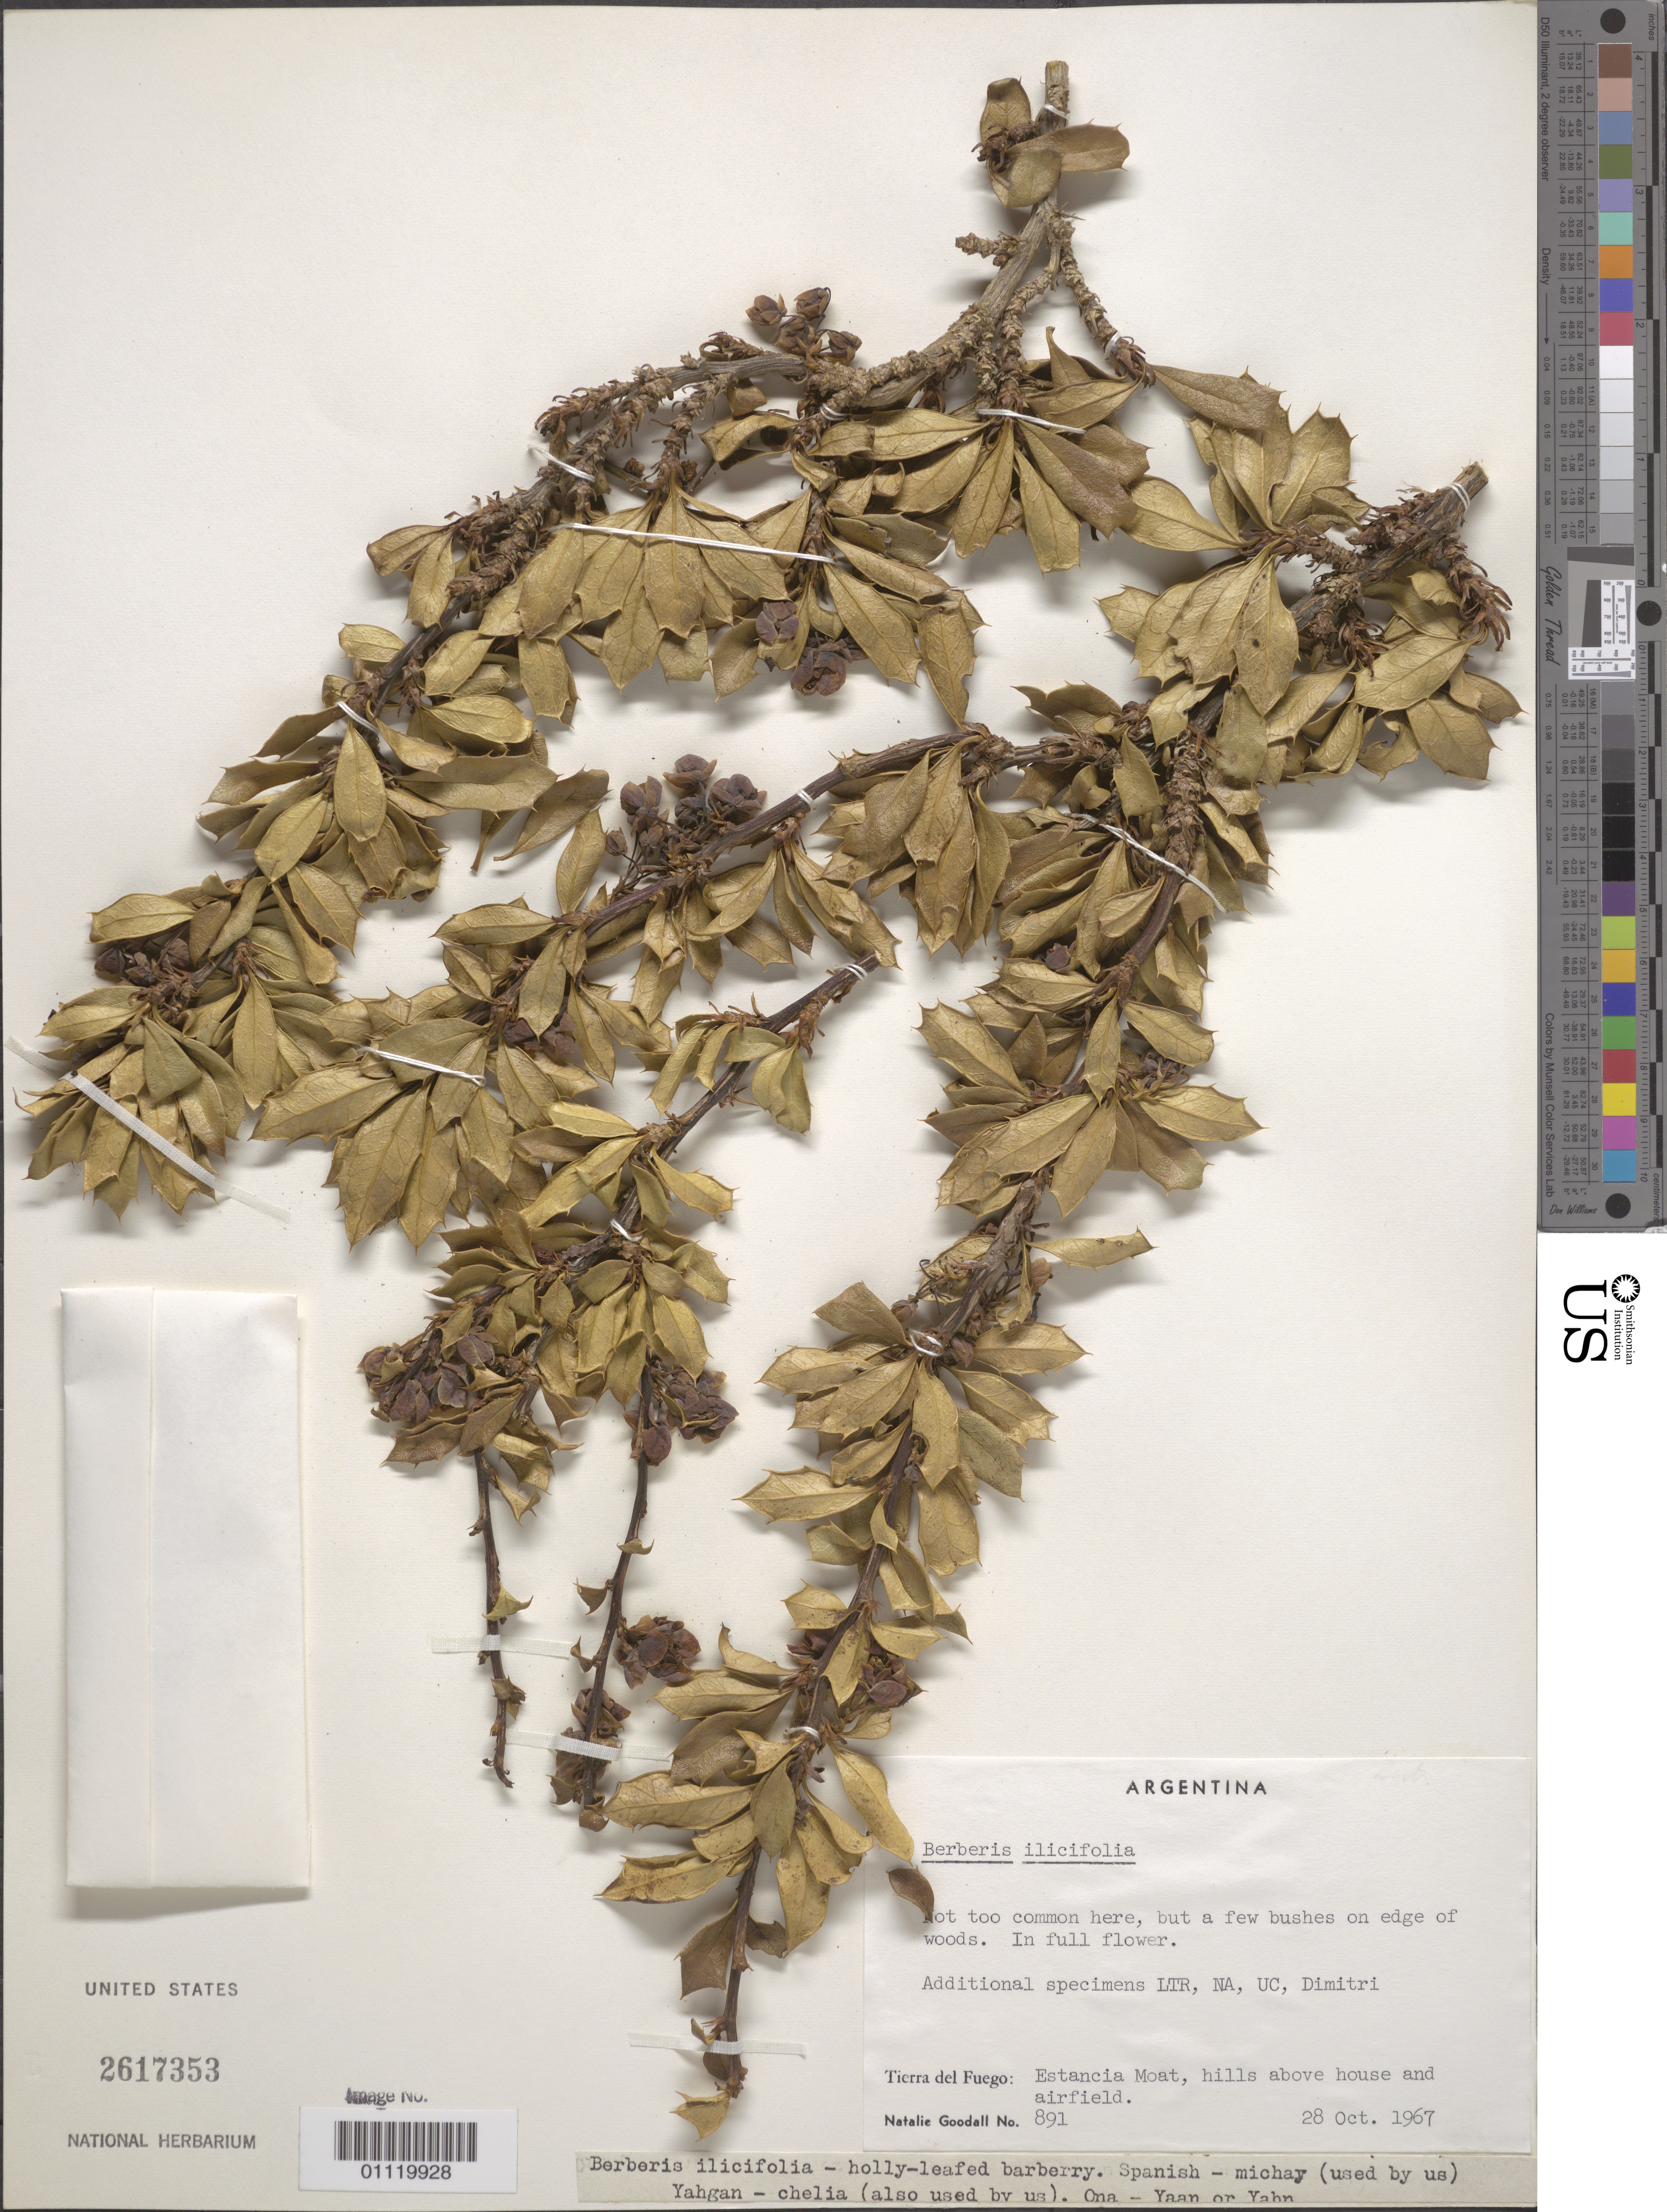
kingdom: Plantae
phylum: Tracheophyta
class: Magnoliopsida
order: Ranunculales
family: Berberidaceae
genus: Berberis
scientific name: Berberis ilicifolia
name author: L. f.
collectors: N. Goodall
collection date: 1967-10-28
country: Argentina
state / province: Tierra del Fuego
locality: Estancia Moat, hills above house and airfield.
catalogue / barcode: US 2617353